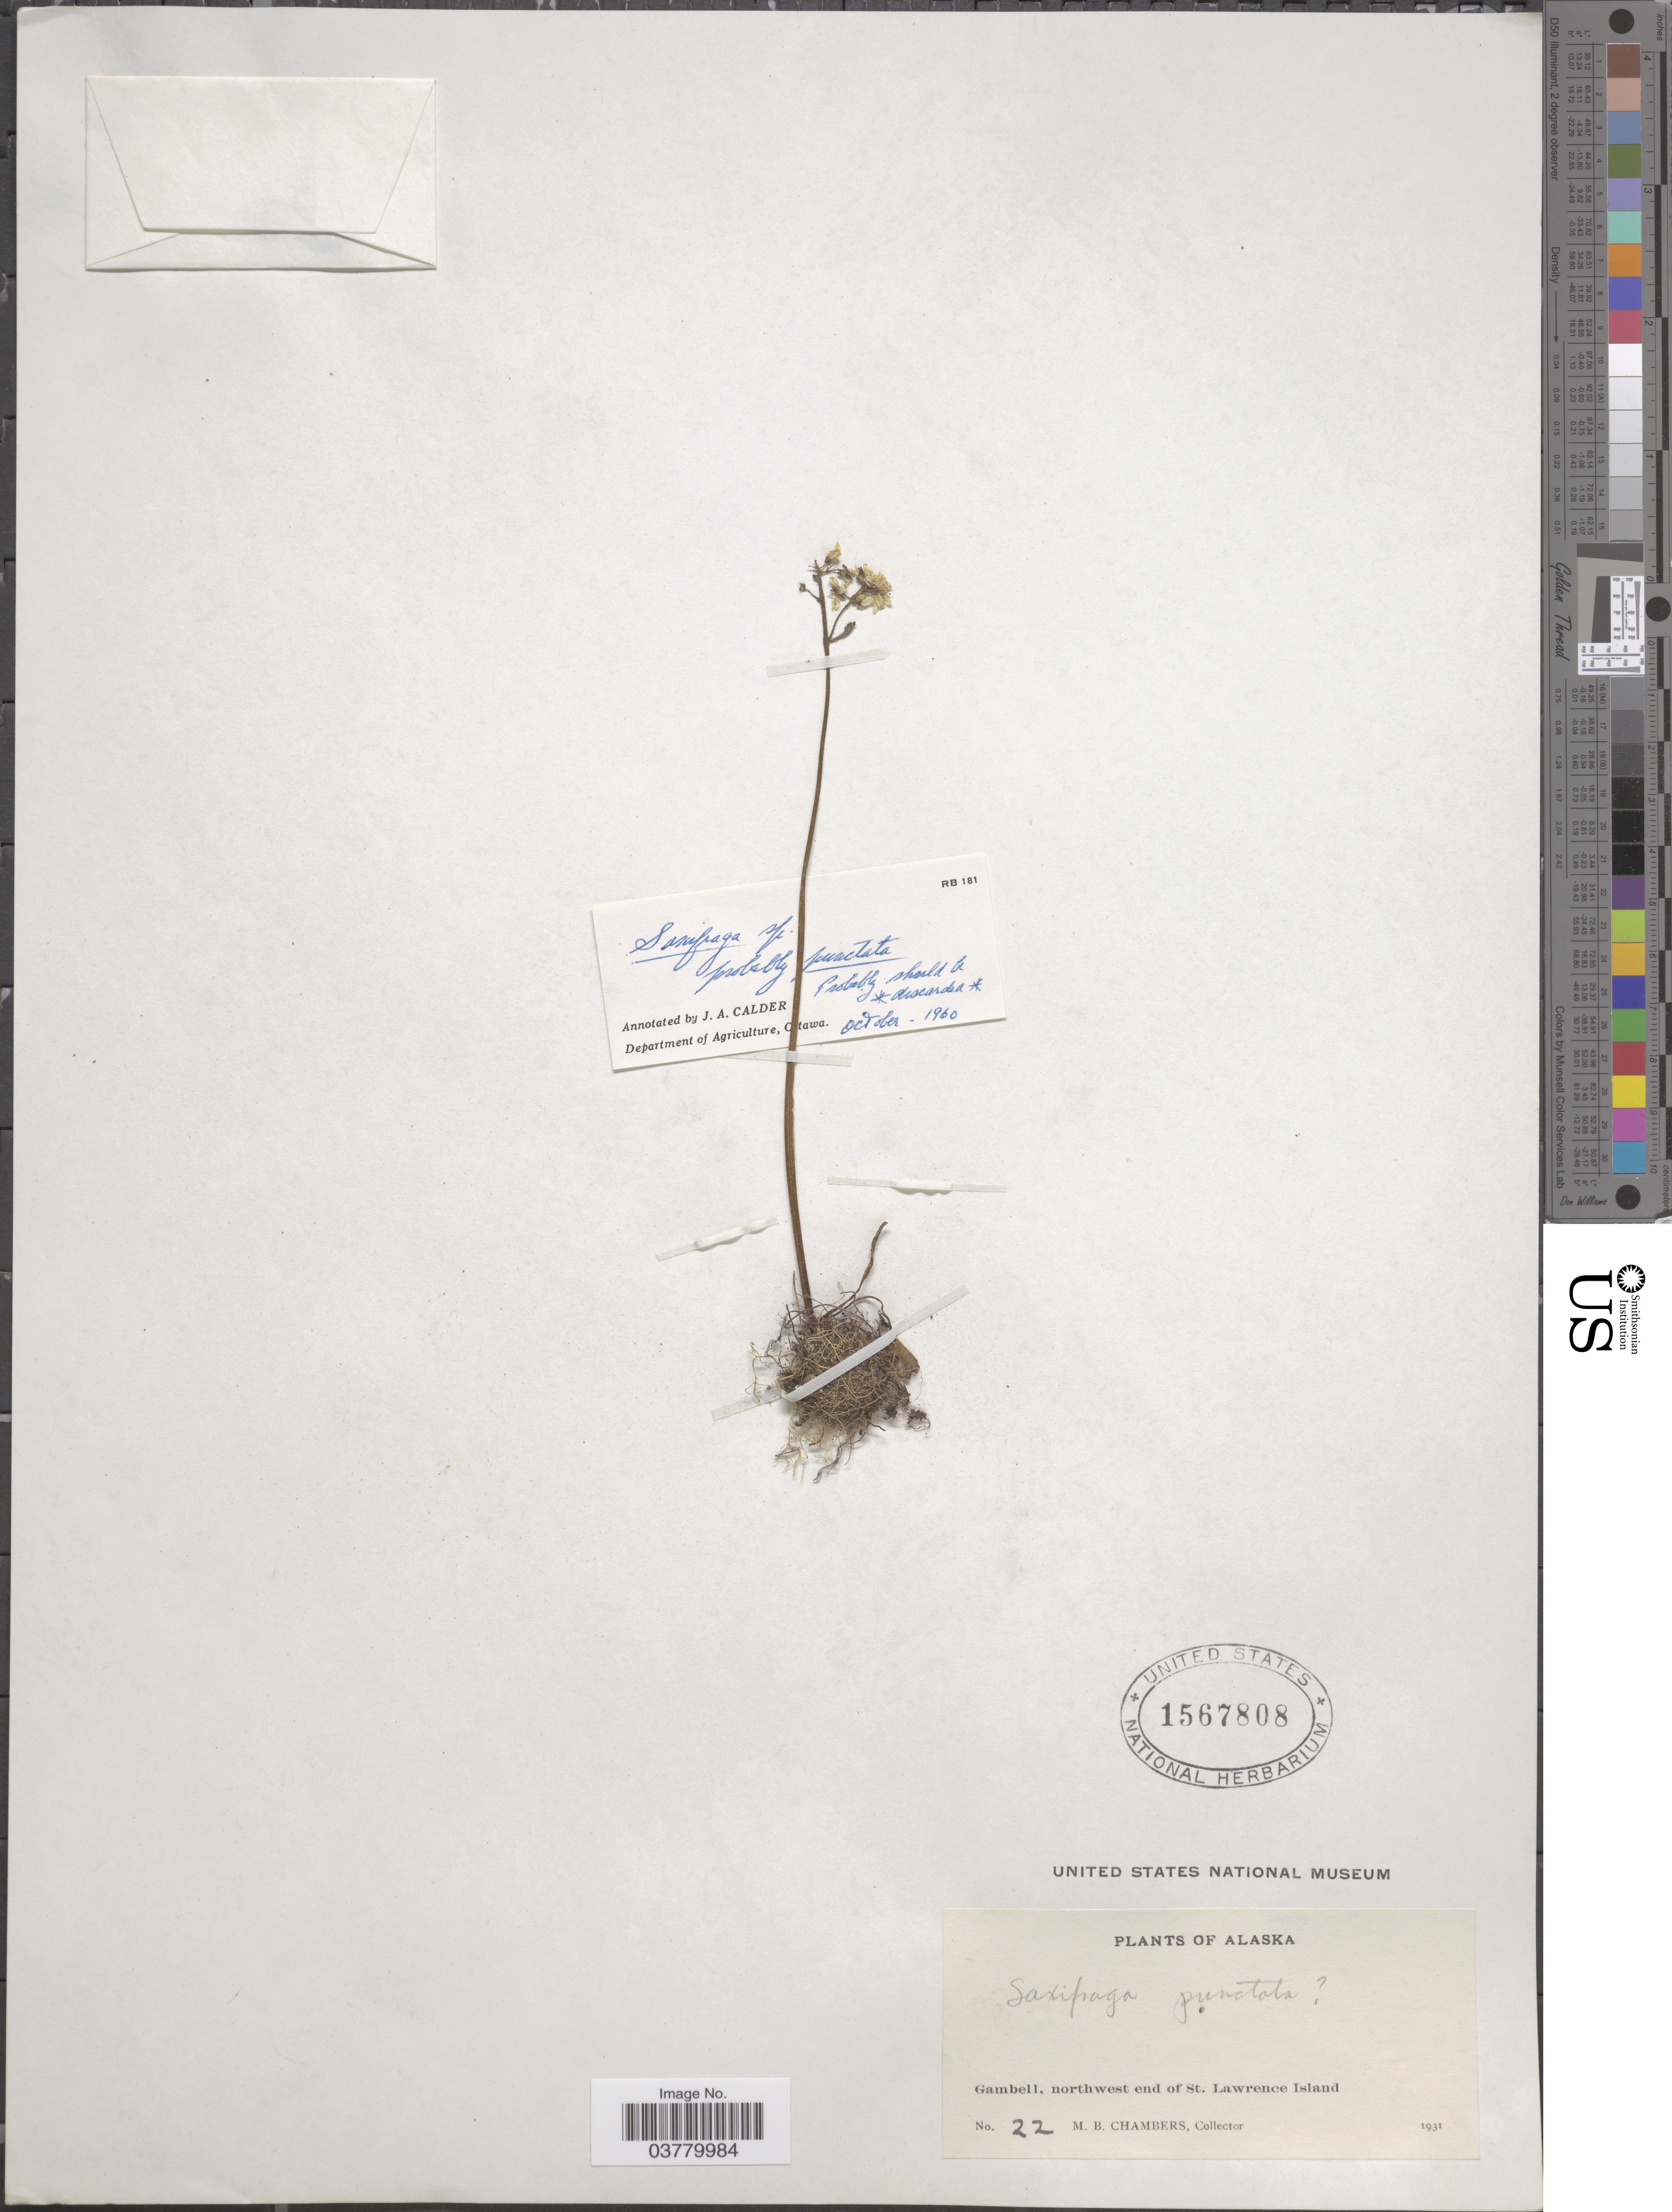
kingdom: Plantae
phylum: Tracheophyta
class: Magnoliopsida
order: Saxifragales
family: Saxifragaceae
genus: Micranthes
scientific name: Micranthes nelsoniana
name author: (D. Don) Small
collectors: M. Chambers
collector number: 22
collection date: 1931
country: United States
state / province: Alaska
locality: Gambell, northwest end of St. Lawrence Island.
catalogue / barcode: US 1567808